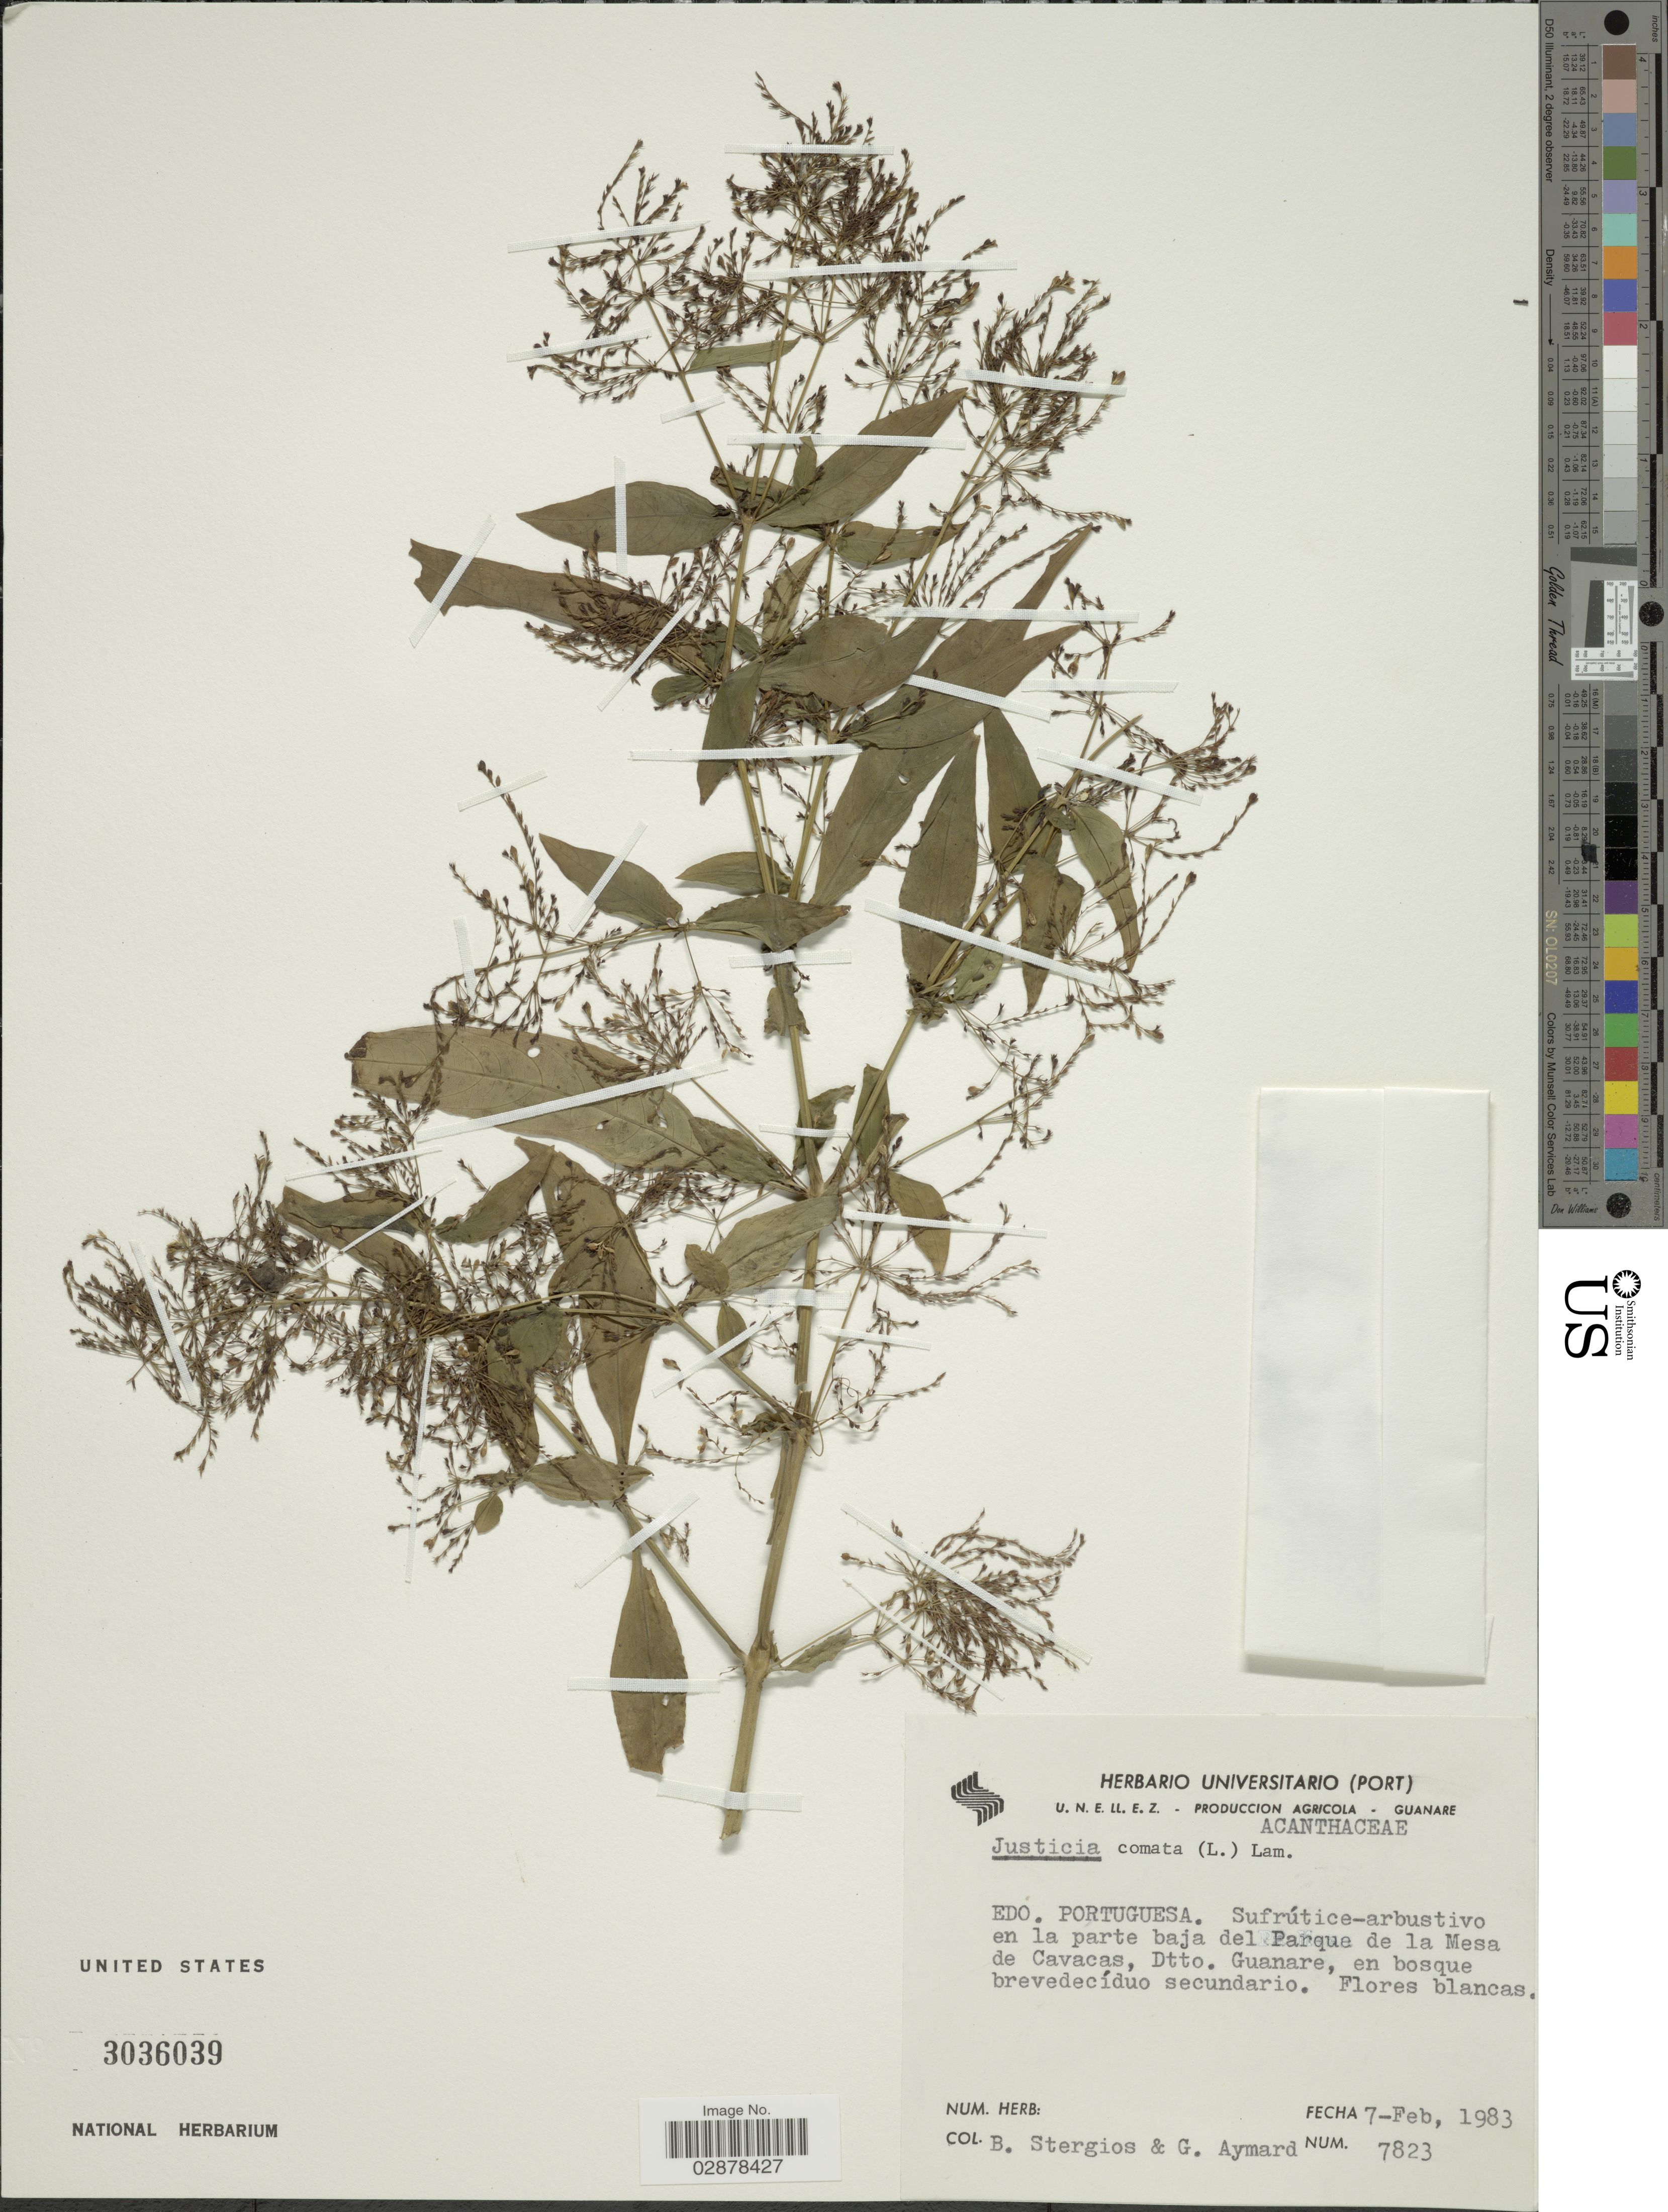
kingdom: Plantae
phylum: Tracheophyta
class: Magnoliopsida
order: Lamiales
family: Acanthaceae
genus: Justicia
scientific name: Justicia comata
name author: (L.) Lam.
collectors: B. G. Stergios & G. A. Aymard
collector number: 7823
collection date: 1983-02-07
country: Venezuela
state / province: Portuguesa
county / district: Guanare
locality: Parque de la Mesa de Cavacas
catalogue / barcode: US 3036039